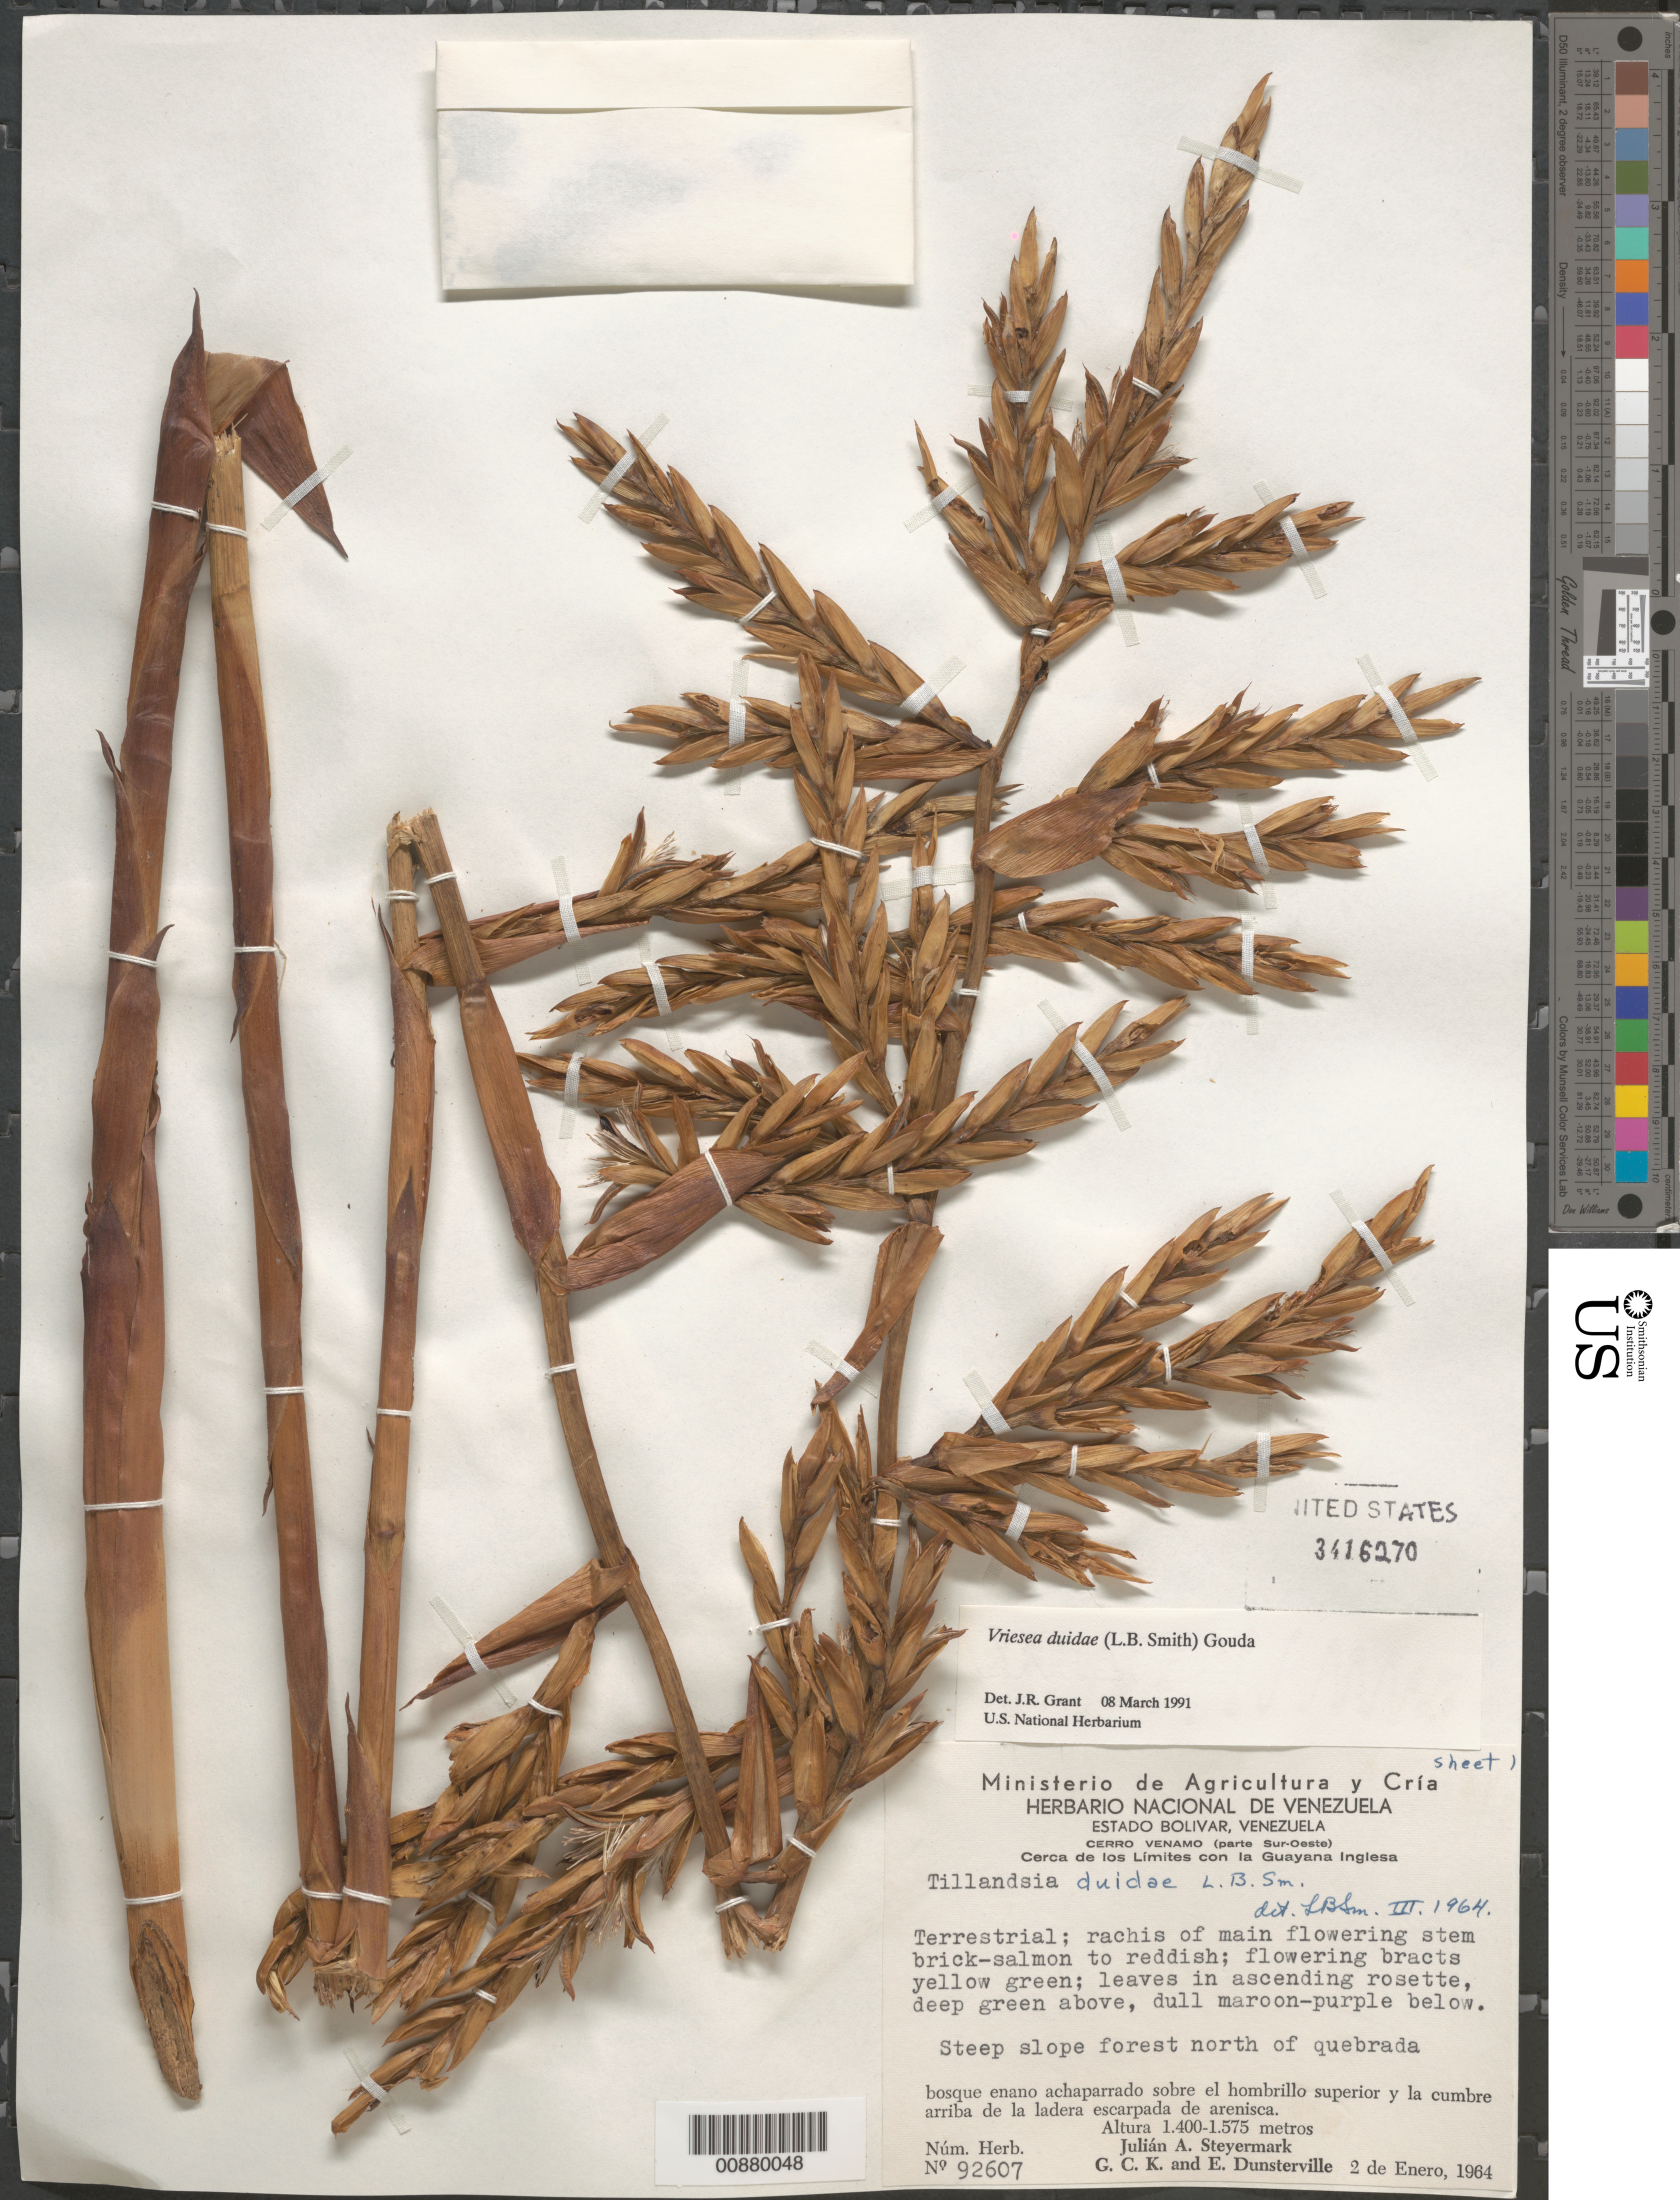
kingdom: Plantae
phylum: Tracheophyta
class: Liliopsida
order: Poales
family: Bromeliaceae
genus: Vriesea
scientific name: Vriesea duidae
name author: (L.B. Sm.) Gouda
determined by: Grant, J. R., (SWITZERLAND)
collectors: J. Steyermark, G. C. K. Dunsterville & E. Dunsterville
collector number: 92607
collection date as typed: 2-Jan-64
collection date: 1964-01-02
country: Venezuela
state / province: Bolívar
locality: Cerro Venamo, parte Sur-Oeste, cerca de los limites con Guayana Inglesa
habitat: Steep slope forest N of quebrada; bosque enano achaparrado sobre el hombrillo superior y la cumbre arriba de la ladera escarpada de arenisca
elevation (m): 1400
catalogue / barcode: US 3416270